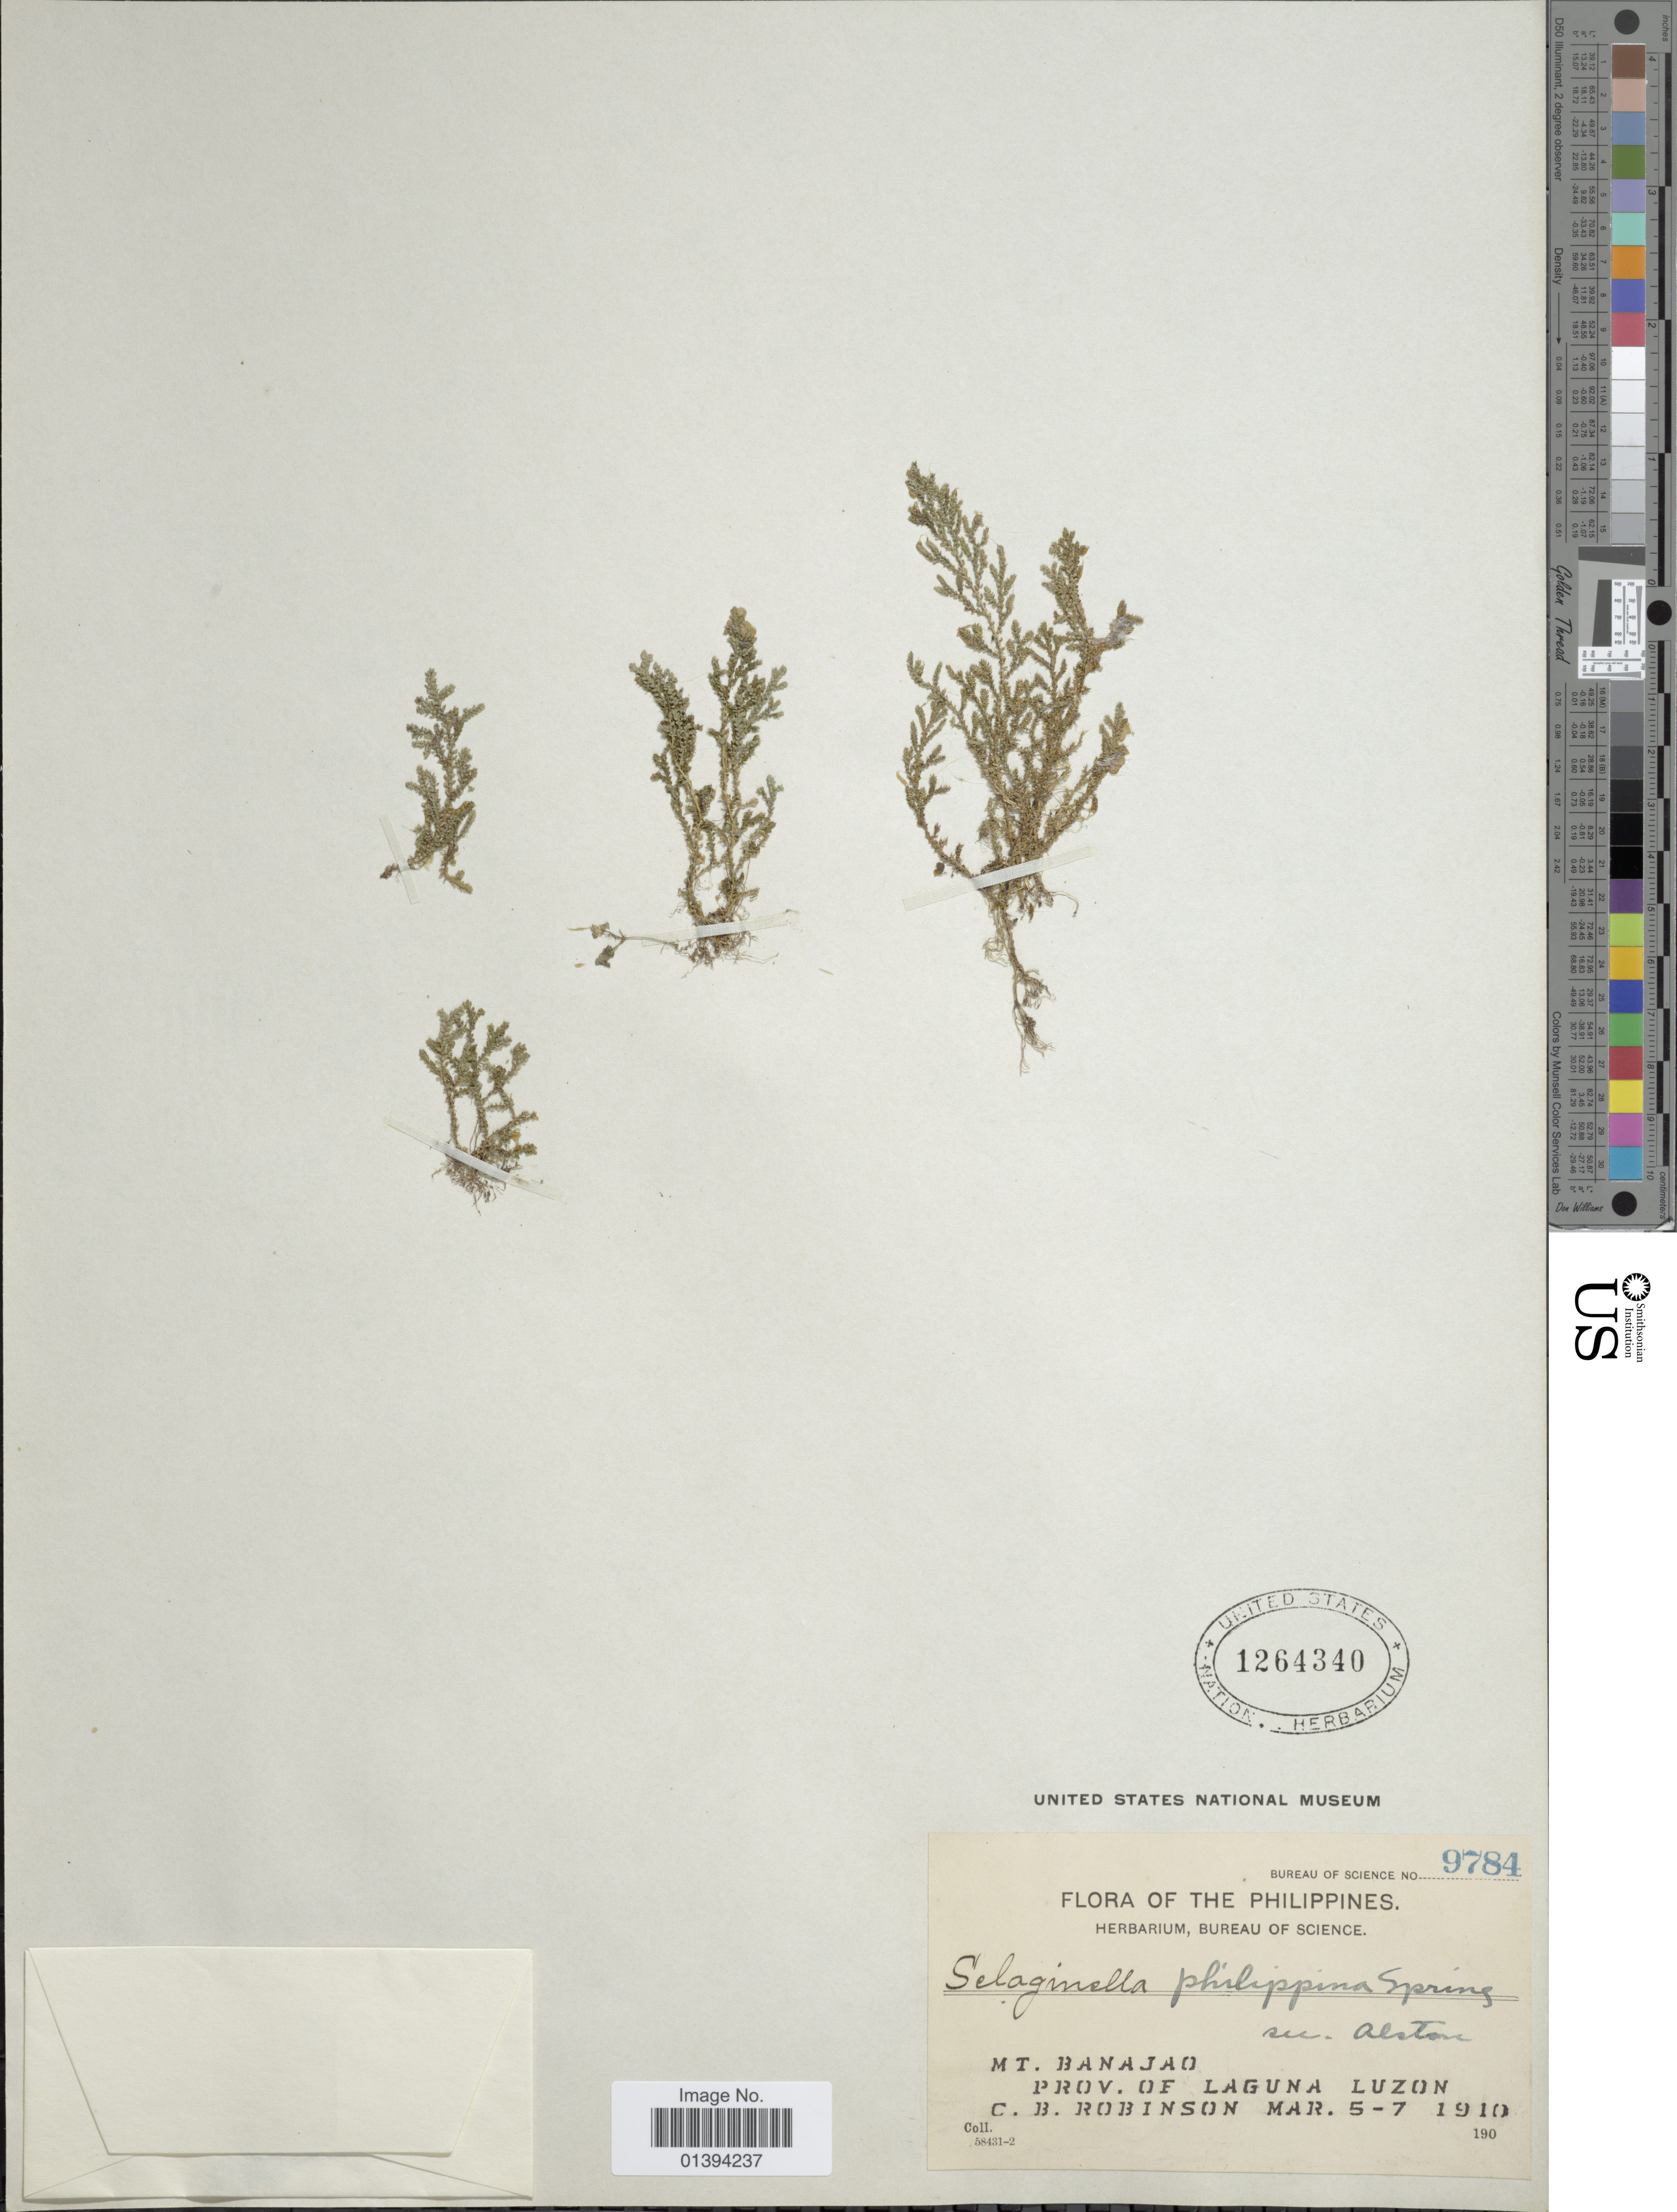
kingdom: Plantae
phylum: Tracheophyta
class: Lycopodiopsida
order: Selaginellales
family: Selaginellaceae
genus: Selaginella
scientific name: Selaginella philippina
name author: Spring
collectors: C. Robinson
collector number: Bureau of Science 9784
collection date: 1910-03-05/1910-03-07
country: Philippines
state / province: Central Luzon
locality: Mt. Banajao, Prov. of Laguna Luzon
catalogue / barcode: US 1264340